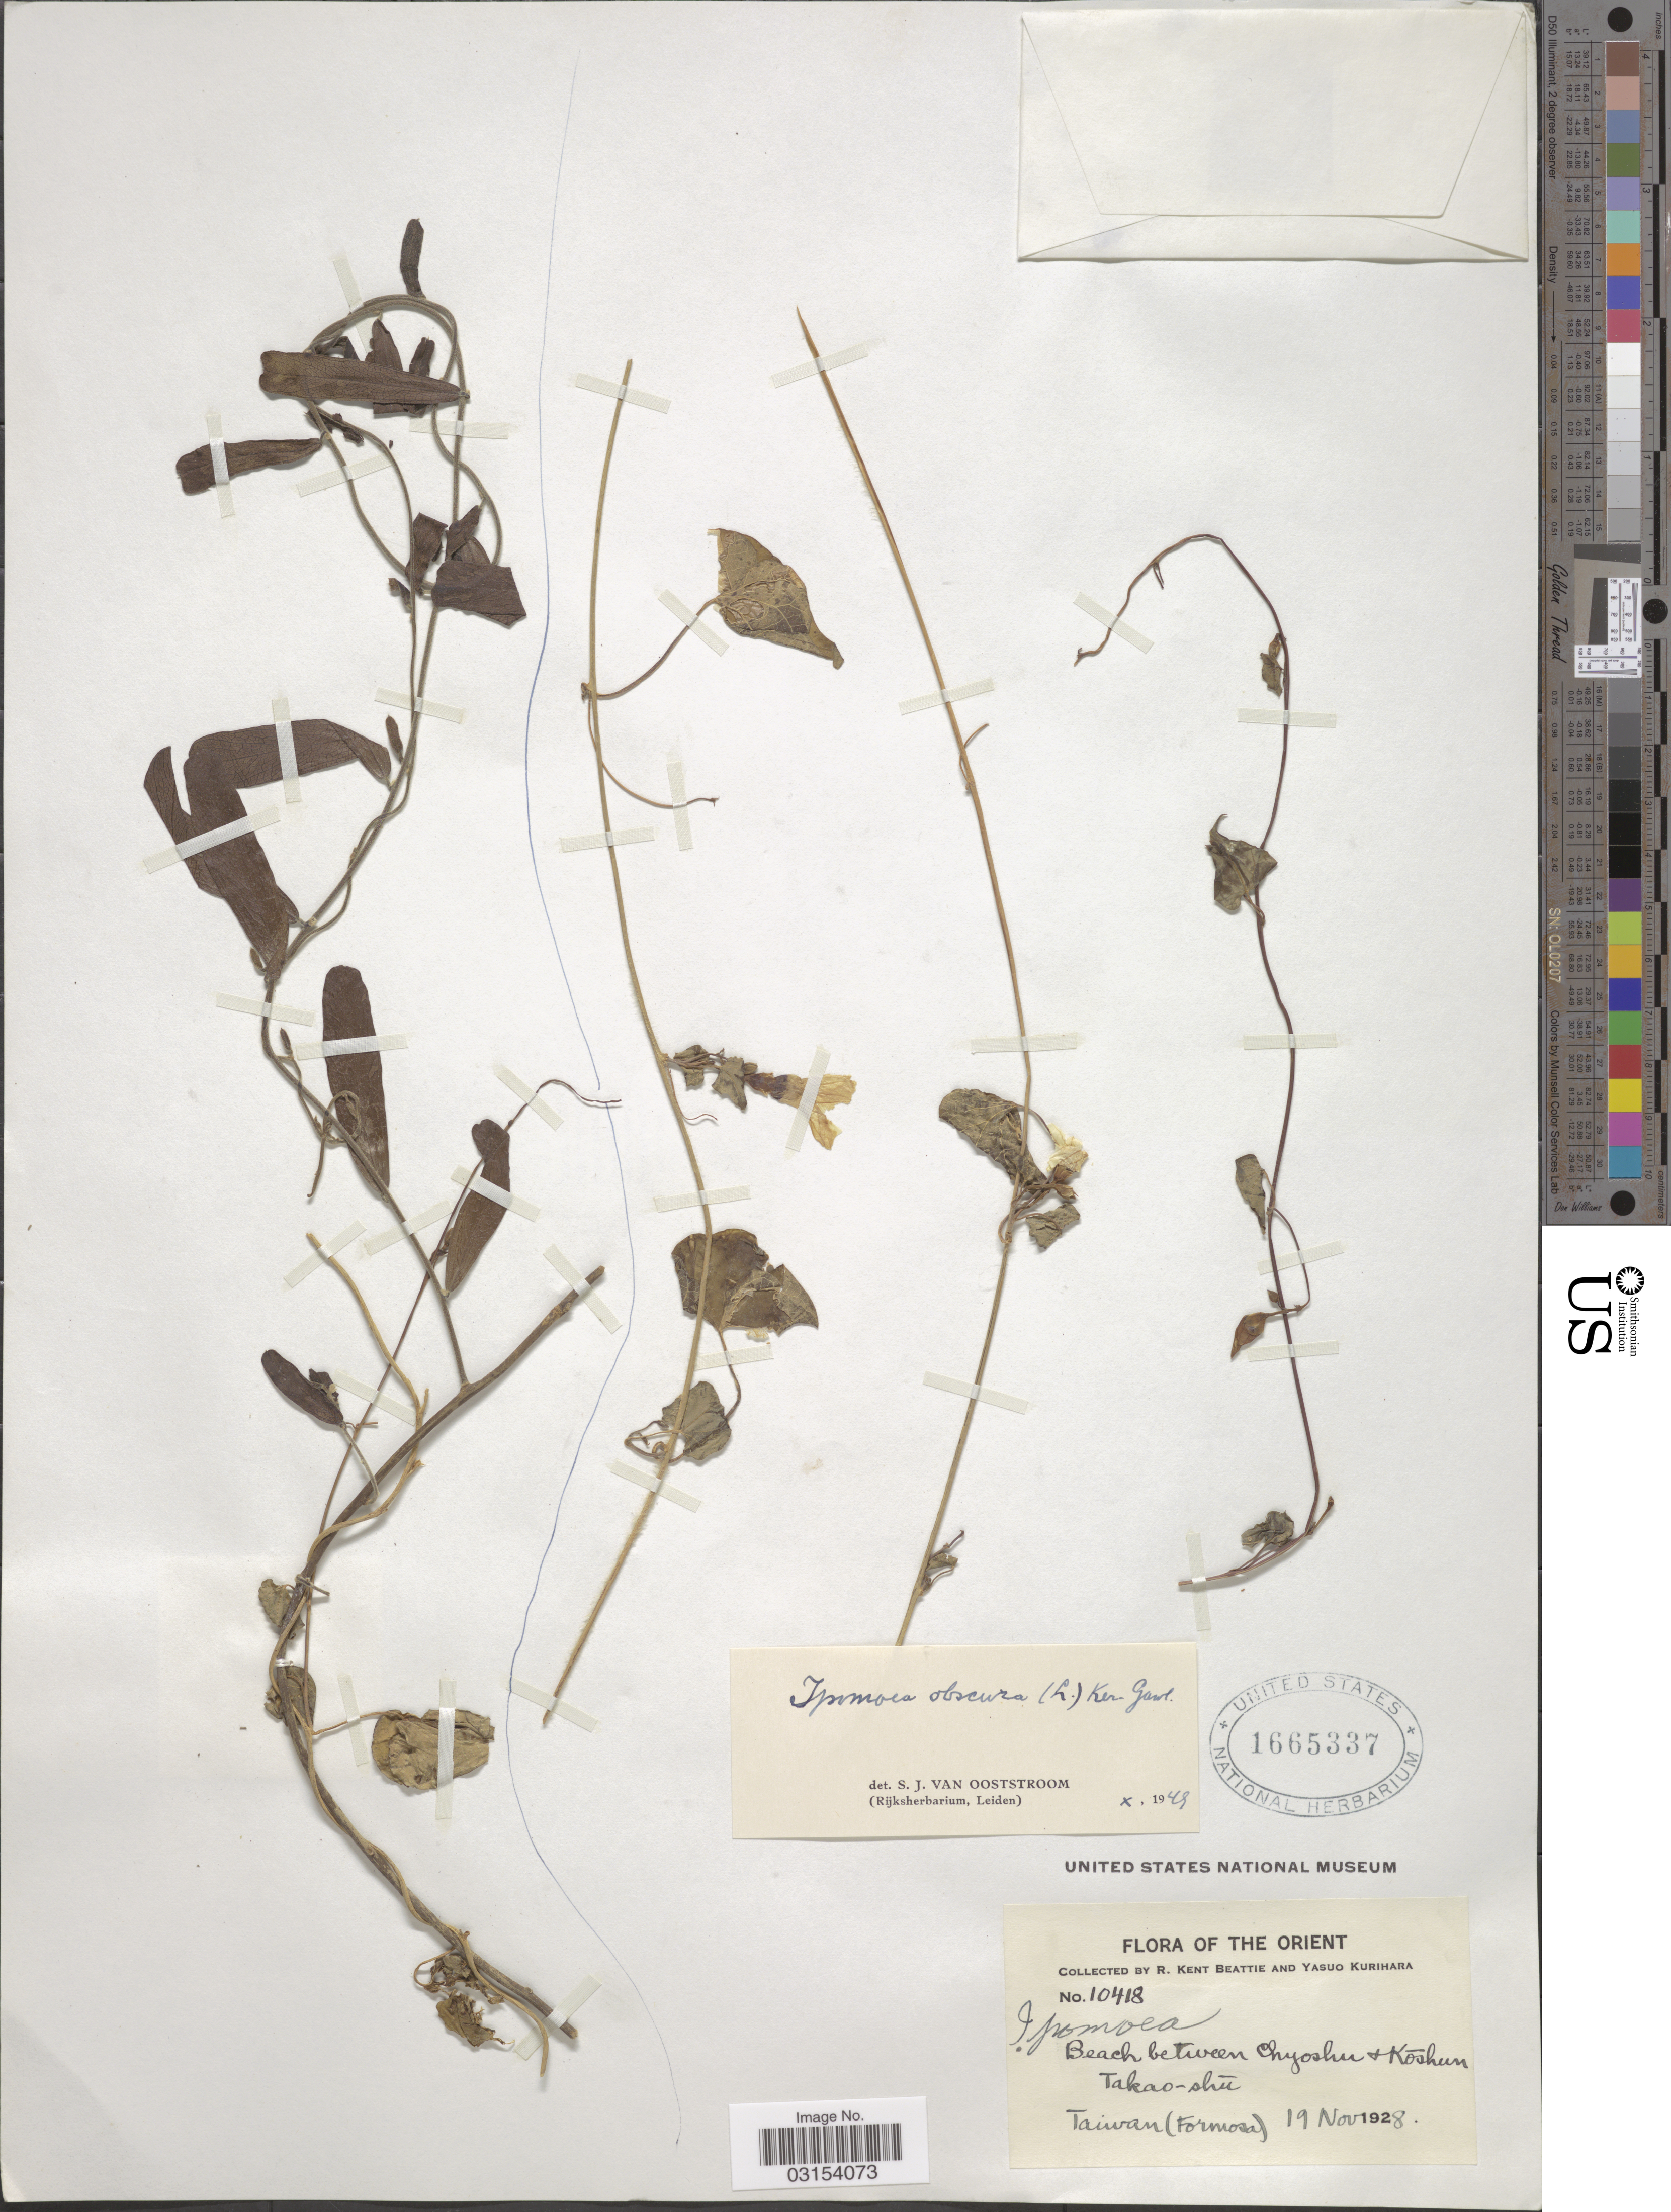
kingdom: Plantae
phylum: Tracheophyta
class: Magnoliopsida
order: Solanales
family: Convolvulaceae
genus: Ipomoea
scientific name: Ipomoea obscura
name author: (L.) Ker Gawl.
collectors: R. K. Beattie & Y. Kurihara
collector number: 10418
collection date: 1928-11-19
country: Taiwan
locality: The Orient, Beach between Chyoshu & Koshun, Takao-shu, Taiwan (Formosa).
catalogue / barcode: US 1665337